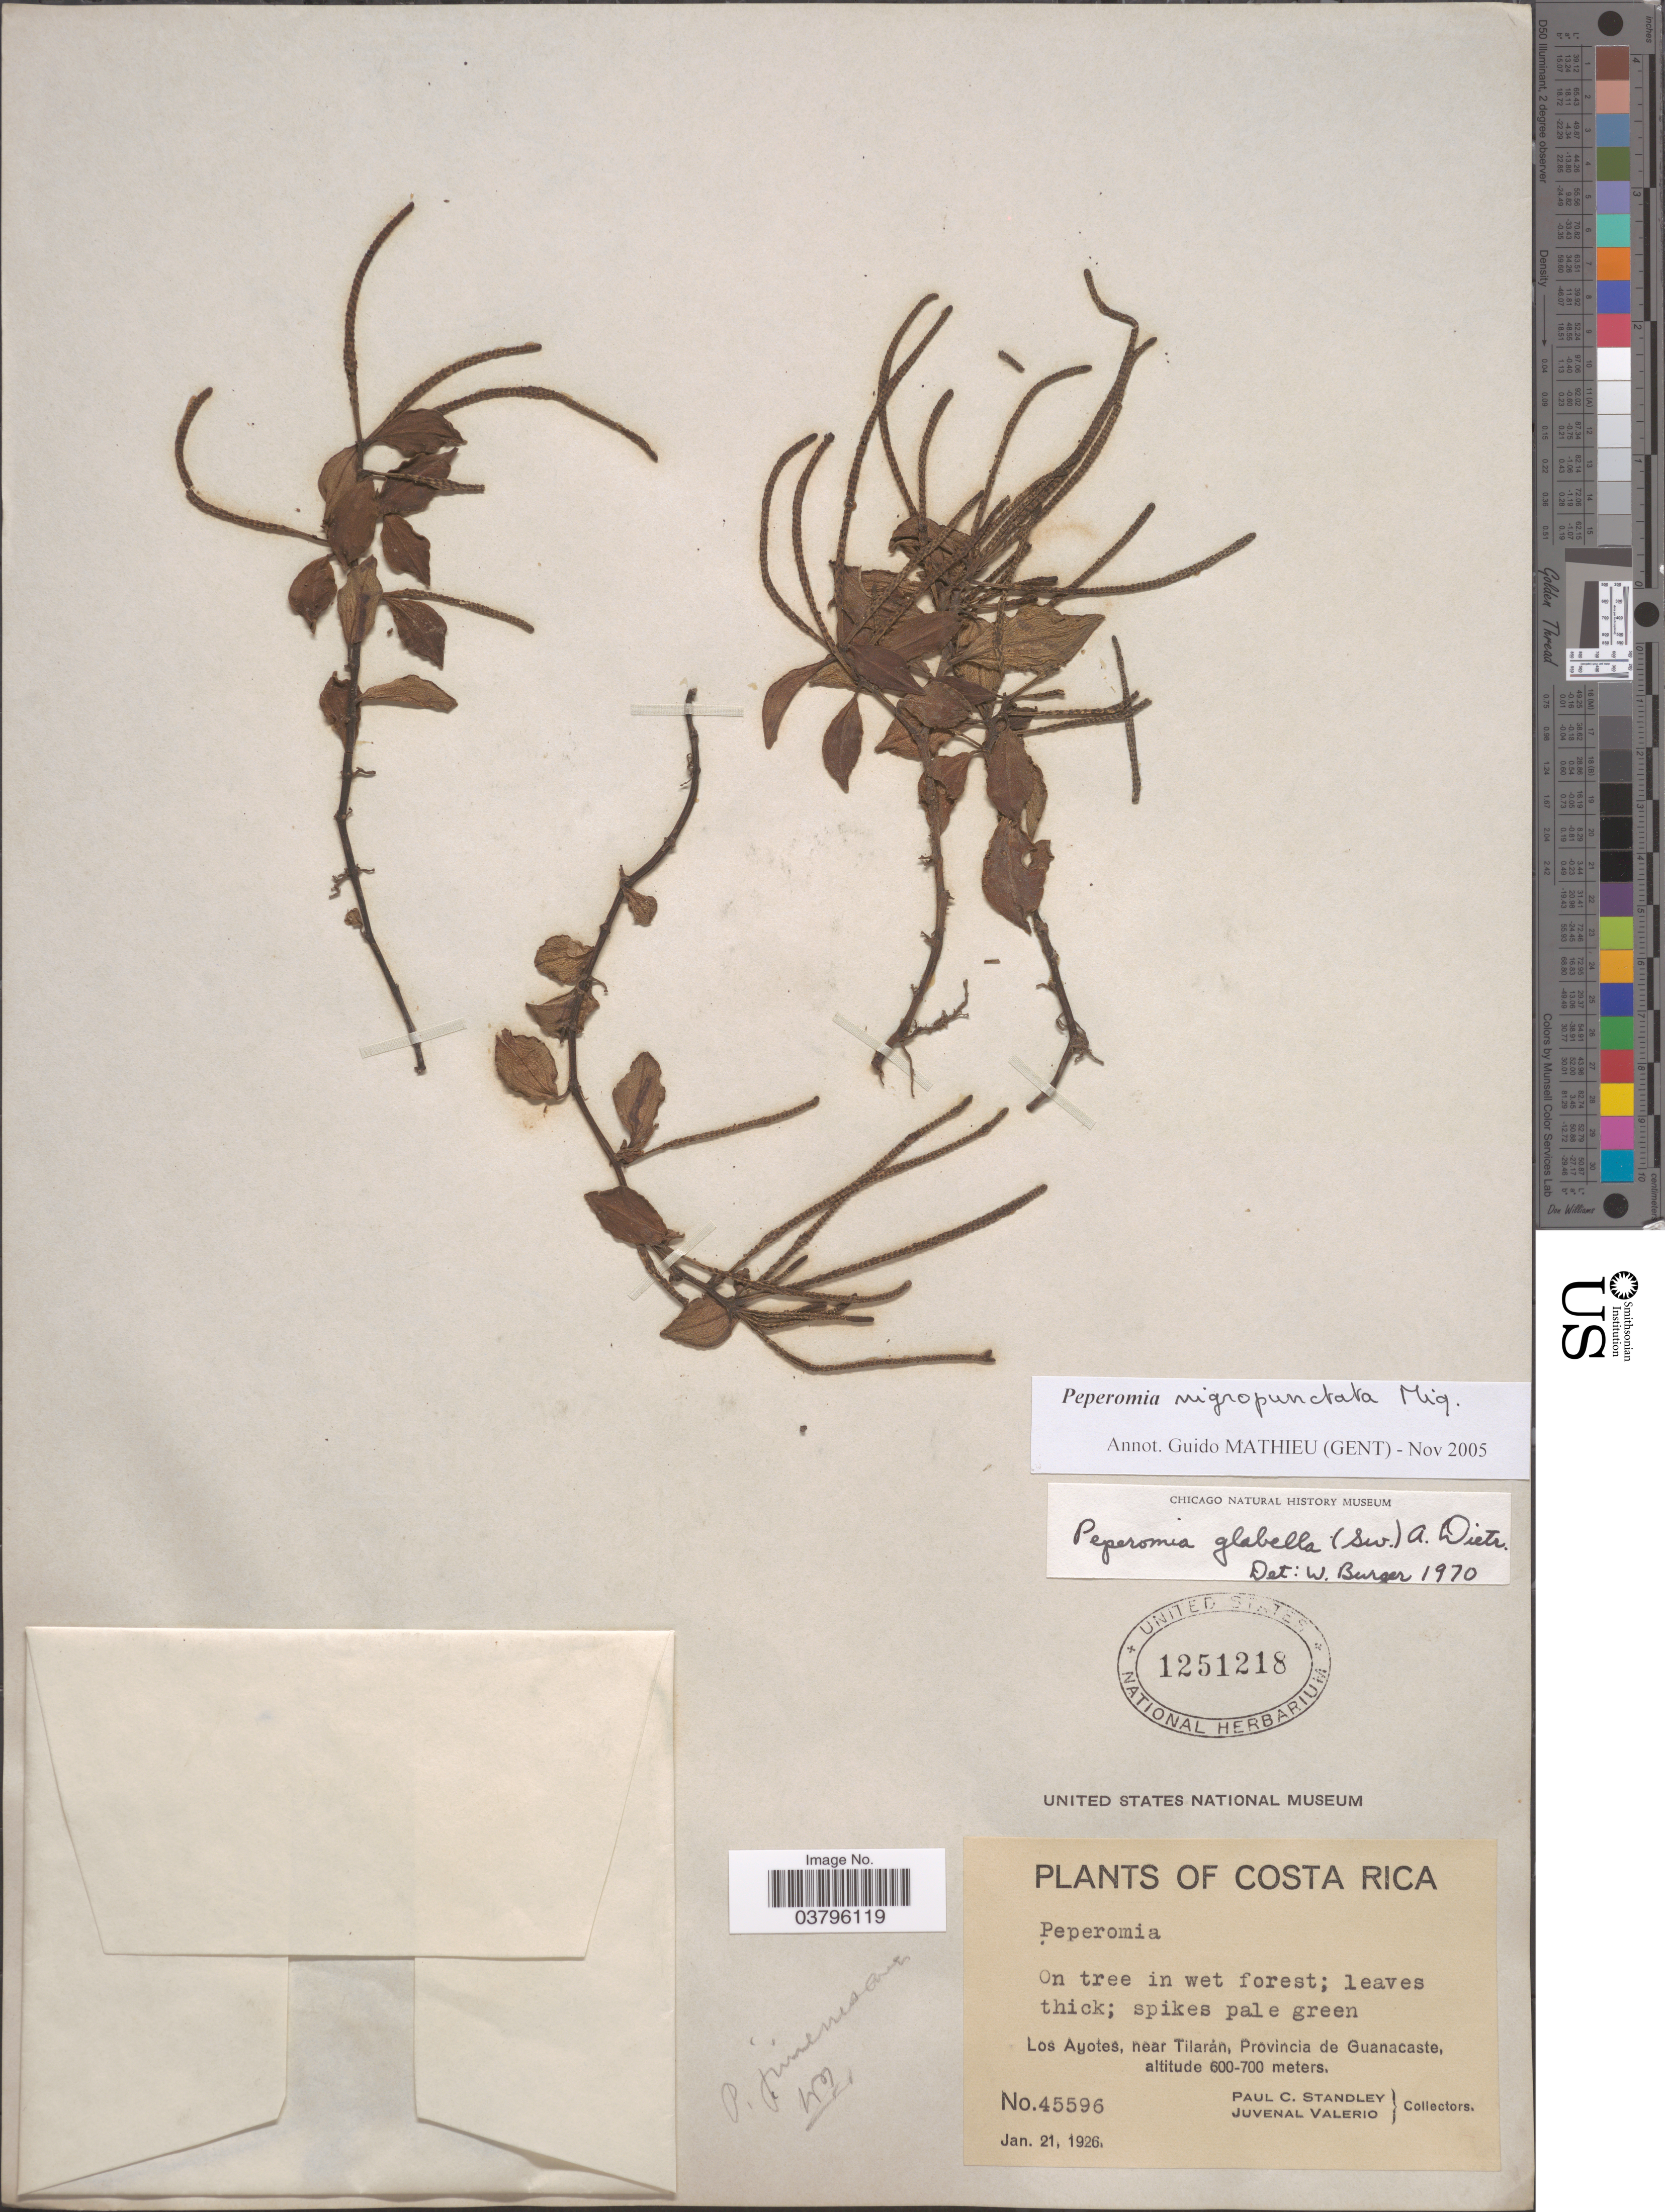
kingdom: Plantae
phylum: Tracheophyta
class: Magnoliopsida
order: Piperales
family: Piperaceae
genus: Peperomia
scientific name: Peperomia nigropunctata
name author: Miq.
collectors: P. C. Standley & J. Valerio R.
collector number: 45596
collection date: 1926-01-21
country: Costa Rica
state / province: Guanacaste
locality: Los Ayotes, near Tilarán.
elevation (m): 600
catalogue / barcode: US 1251218